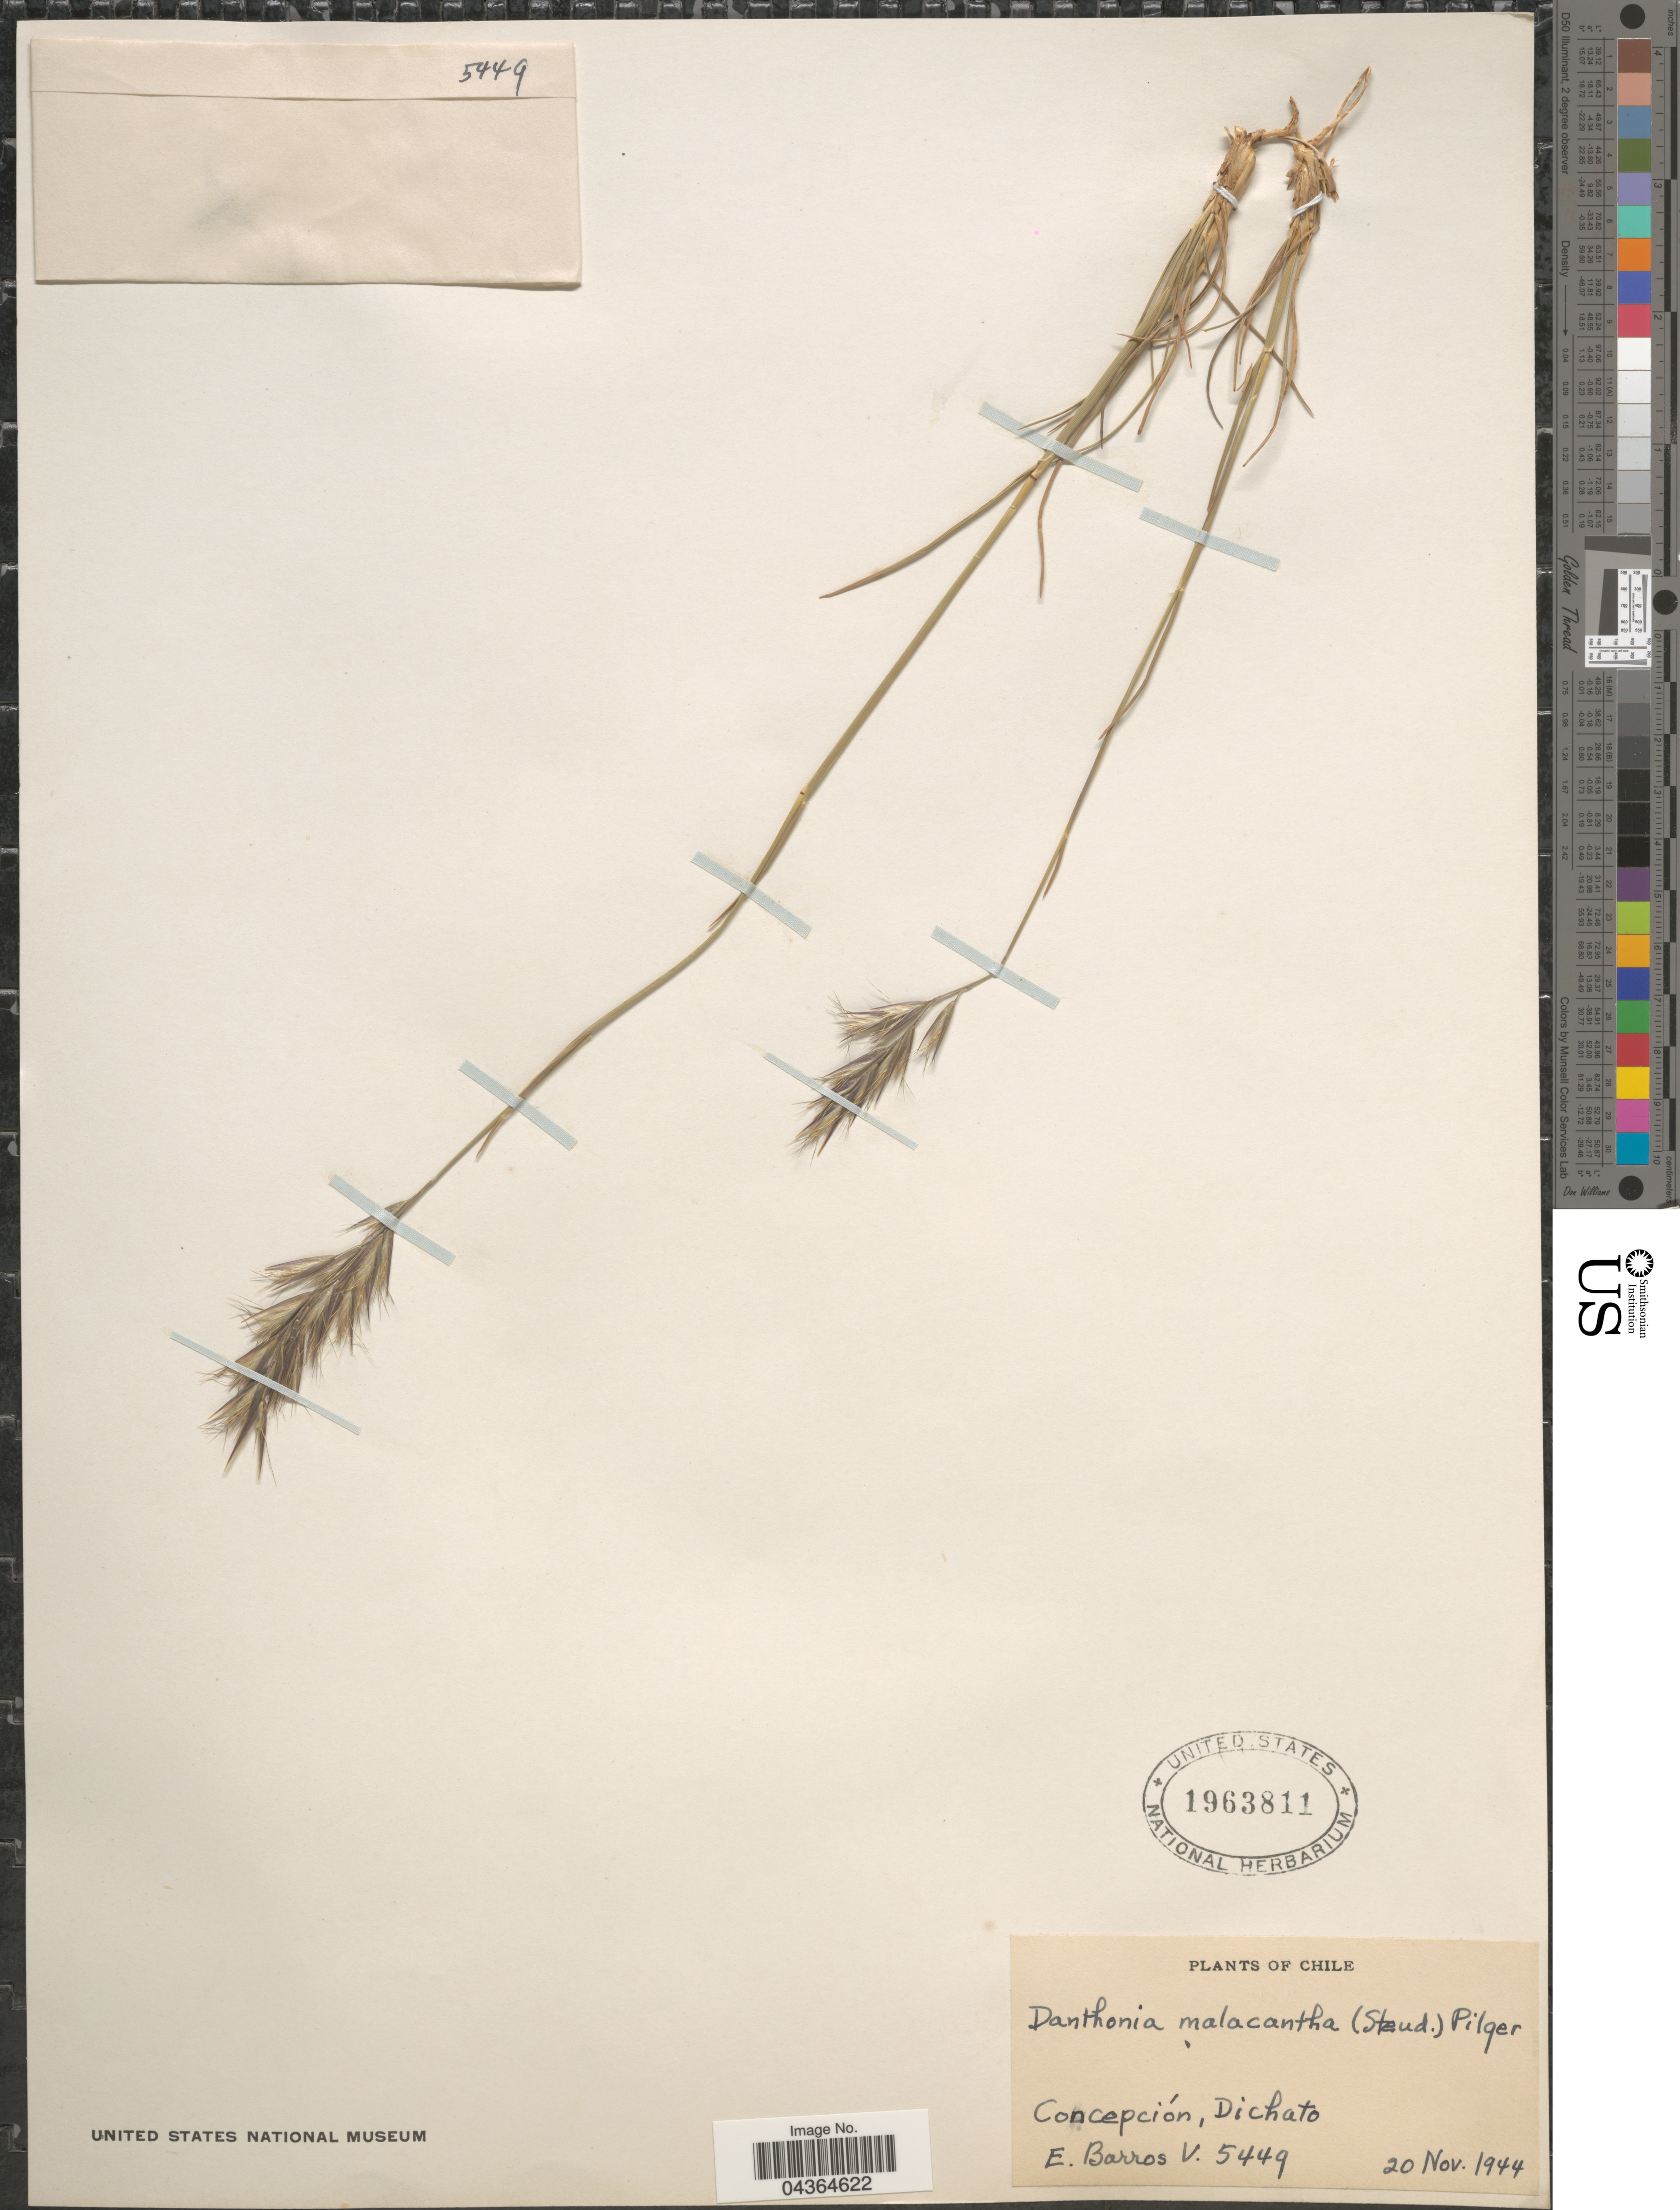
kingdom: Plantae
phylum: Tracheophyta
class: Liliopsida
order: Poales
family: Poaceae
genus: Danthonia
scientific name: Danthonia malacantha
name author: (Steud.) Pilg.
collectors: E. Barros V.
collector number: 5449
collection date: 1944-11-20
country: Chile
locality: Concepción, Dichato.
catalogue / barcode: US 1963811